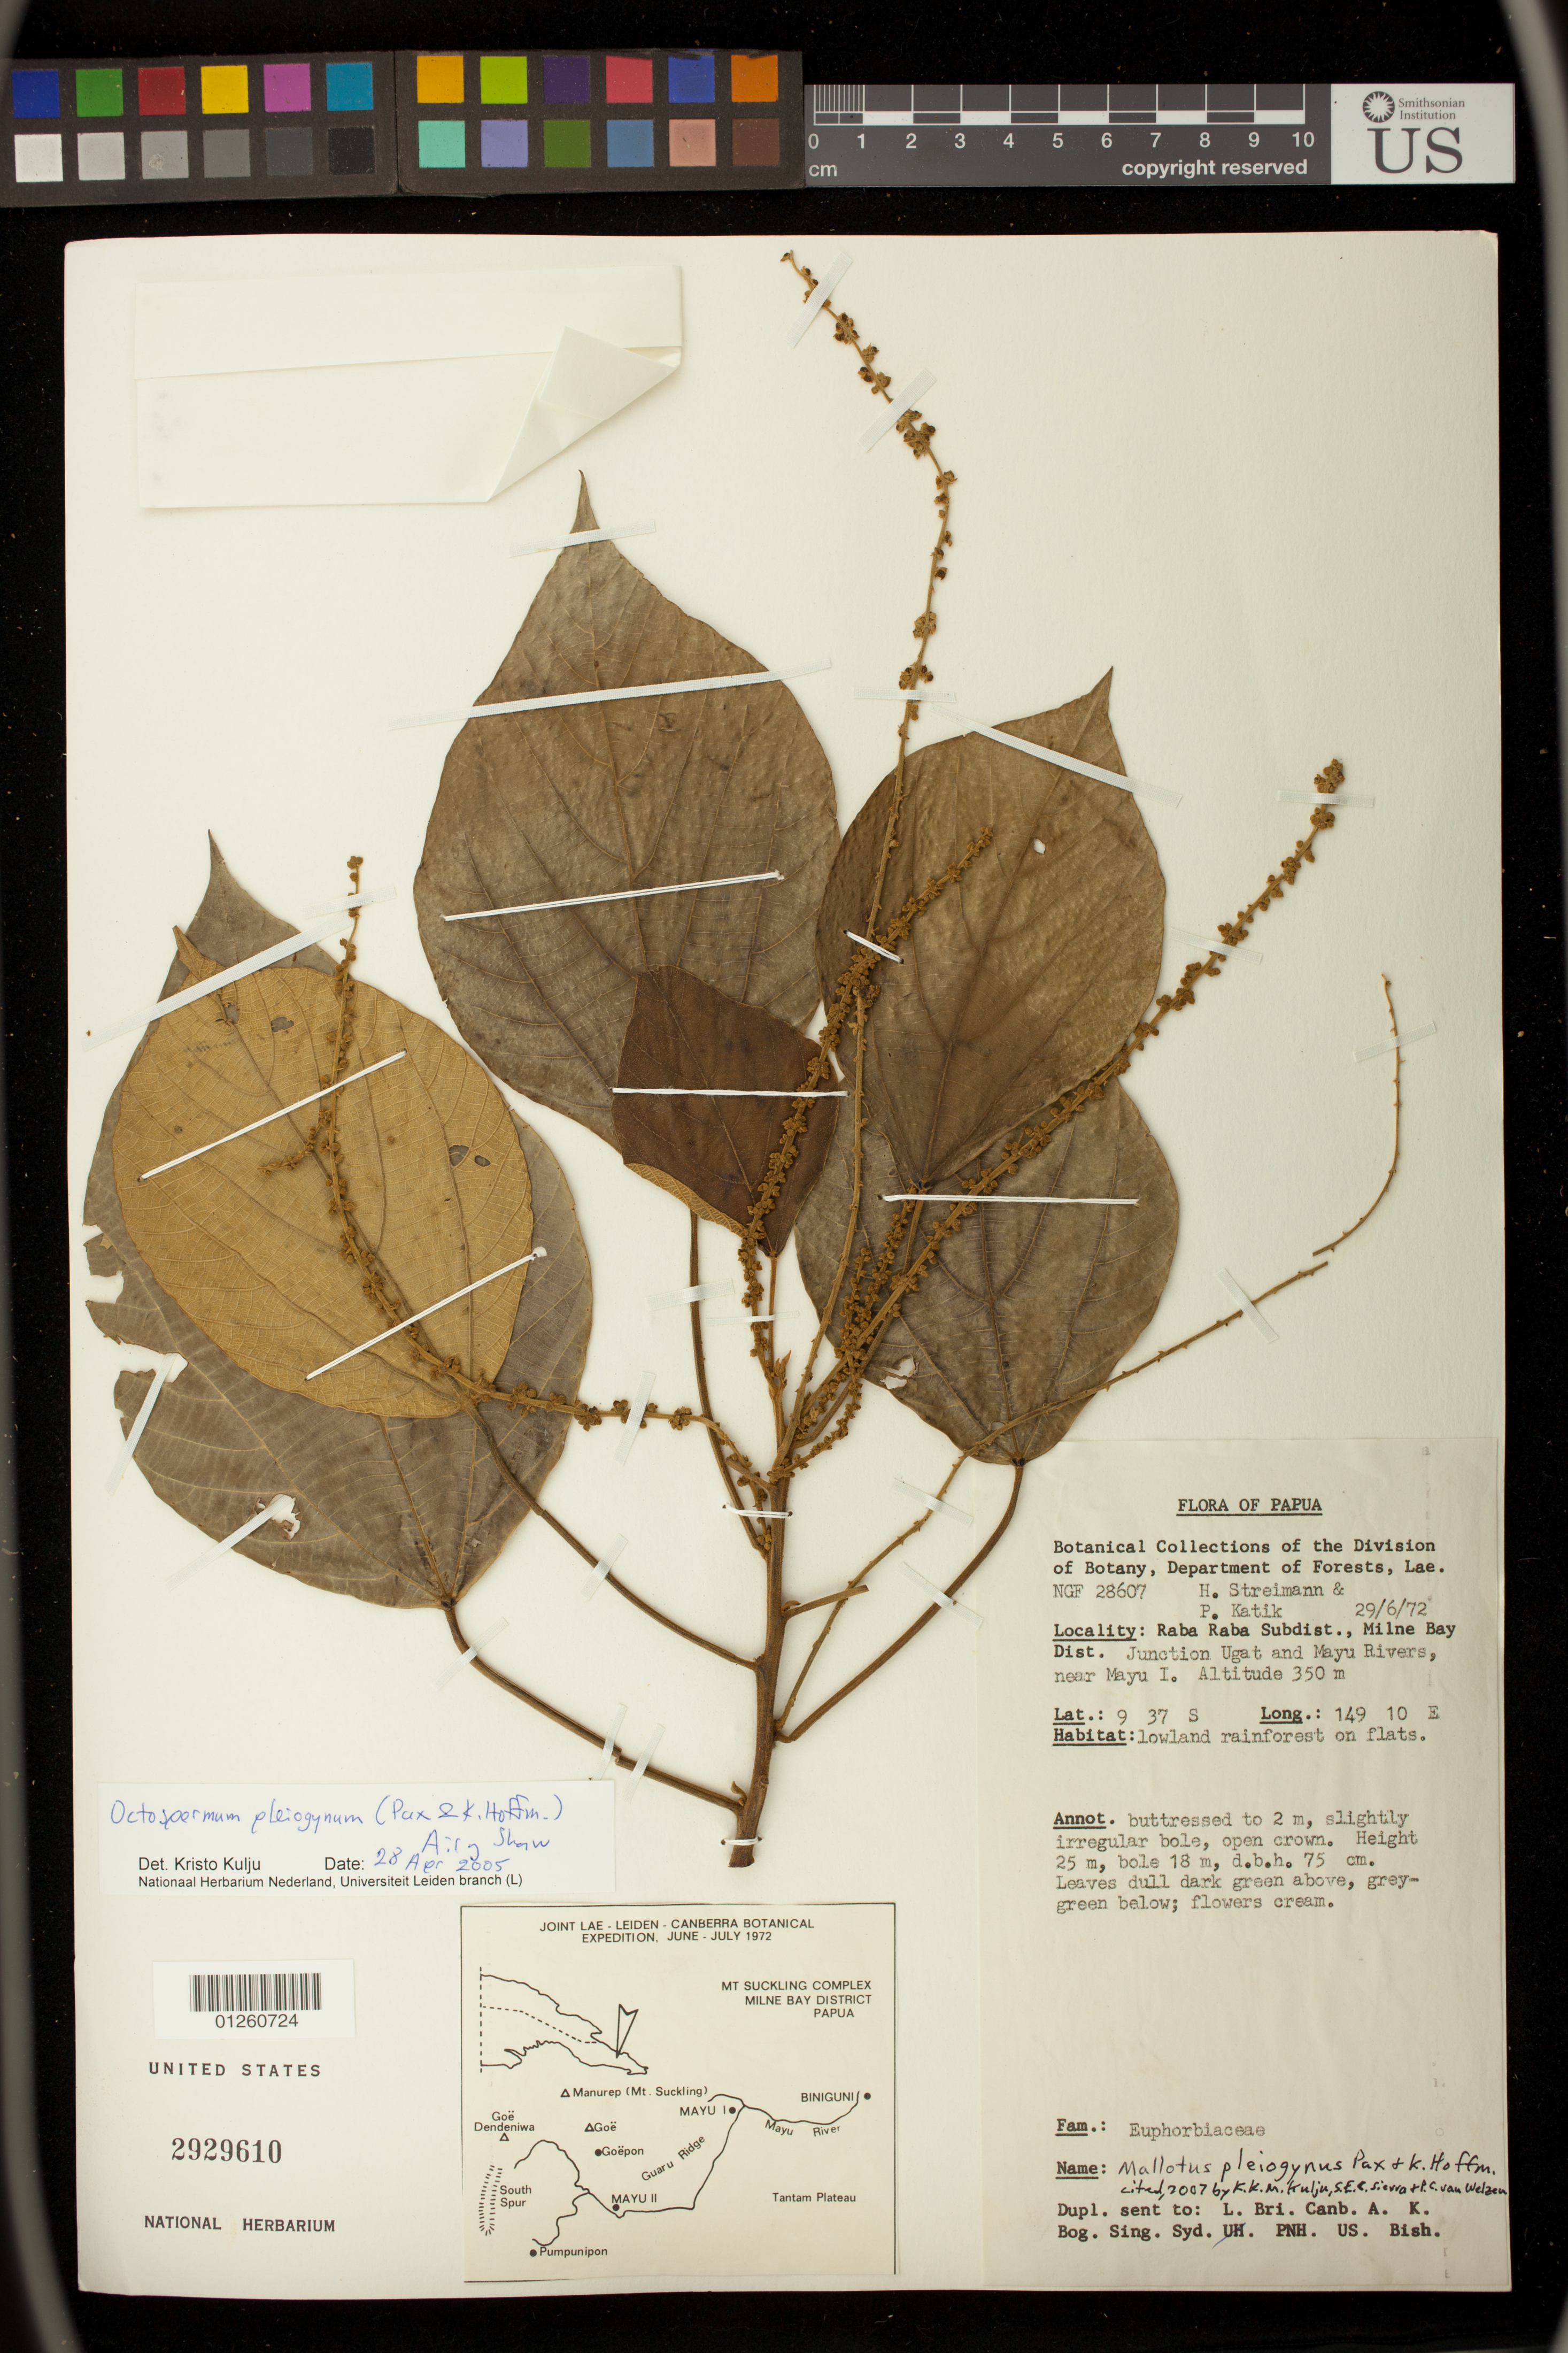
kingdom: Plantae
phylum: Tracheophyta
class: Magnoliopsida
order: Malpighiales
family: Euphorbiaceae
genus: Mallotus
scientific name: Mallotus pleiogynus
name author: Pax & K. Hoffm.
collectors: H. Streimann & P. Katik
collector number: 28607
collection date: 1972-06-29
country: Papua New Guinea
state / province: Milne Bay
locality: Raba Raba Subdist. Junction Ugat and Mayu Rivers, near Mayu I.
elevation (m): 350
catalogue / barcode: US 2929610